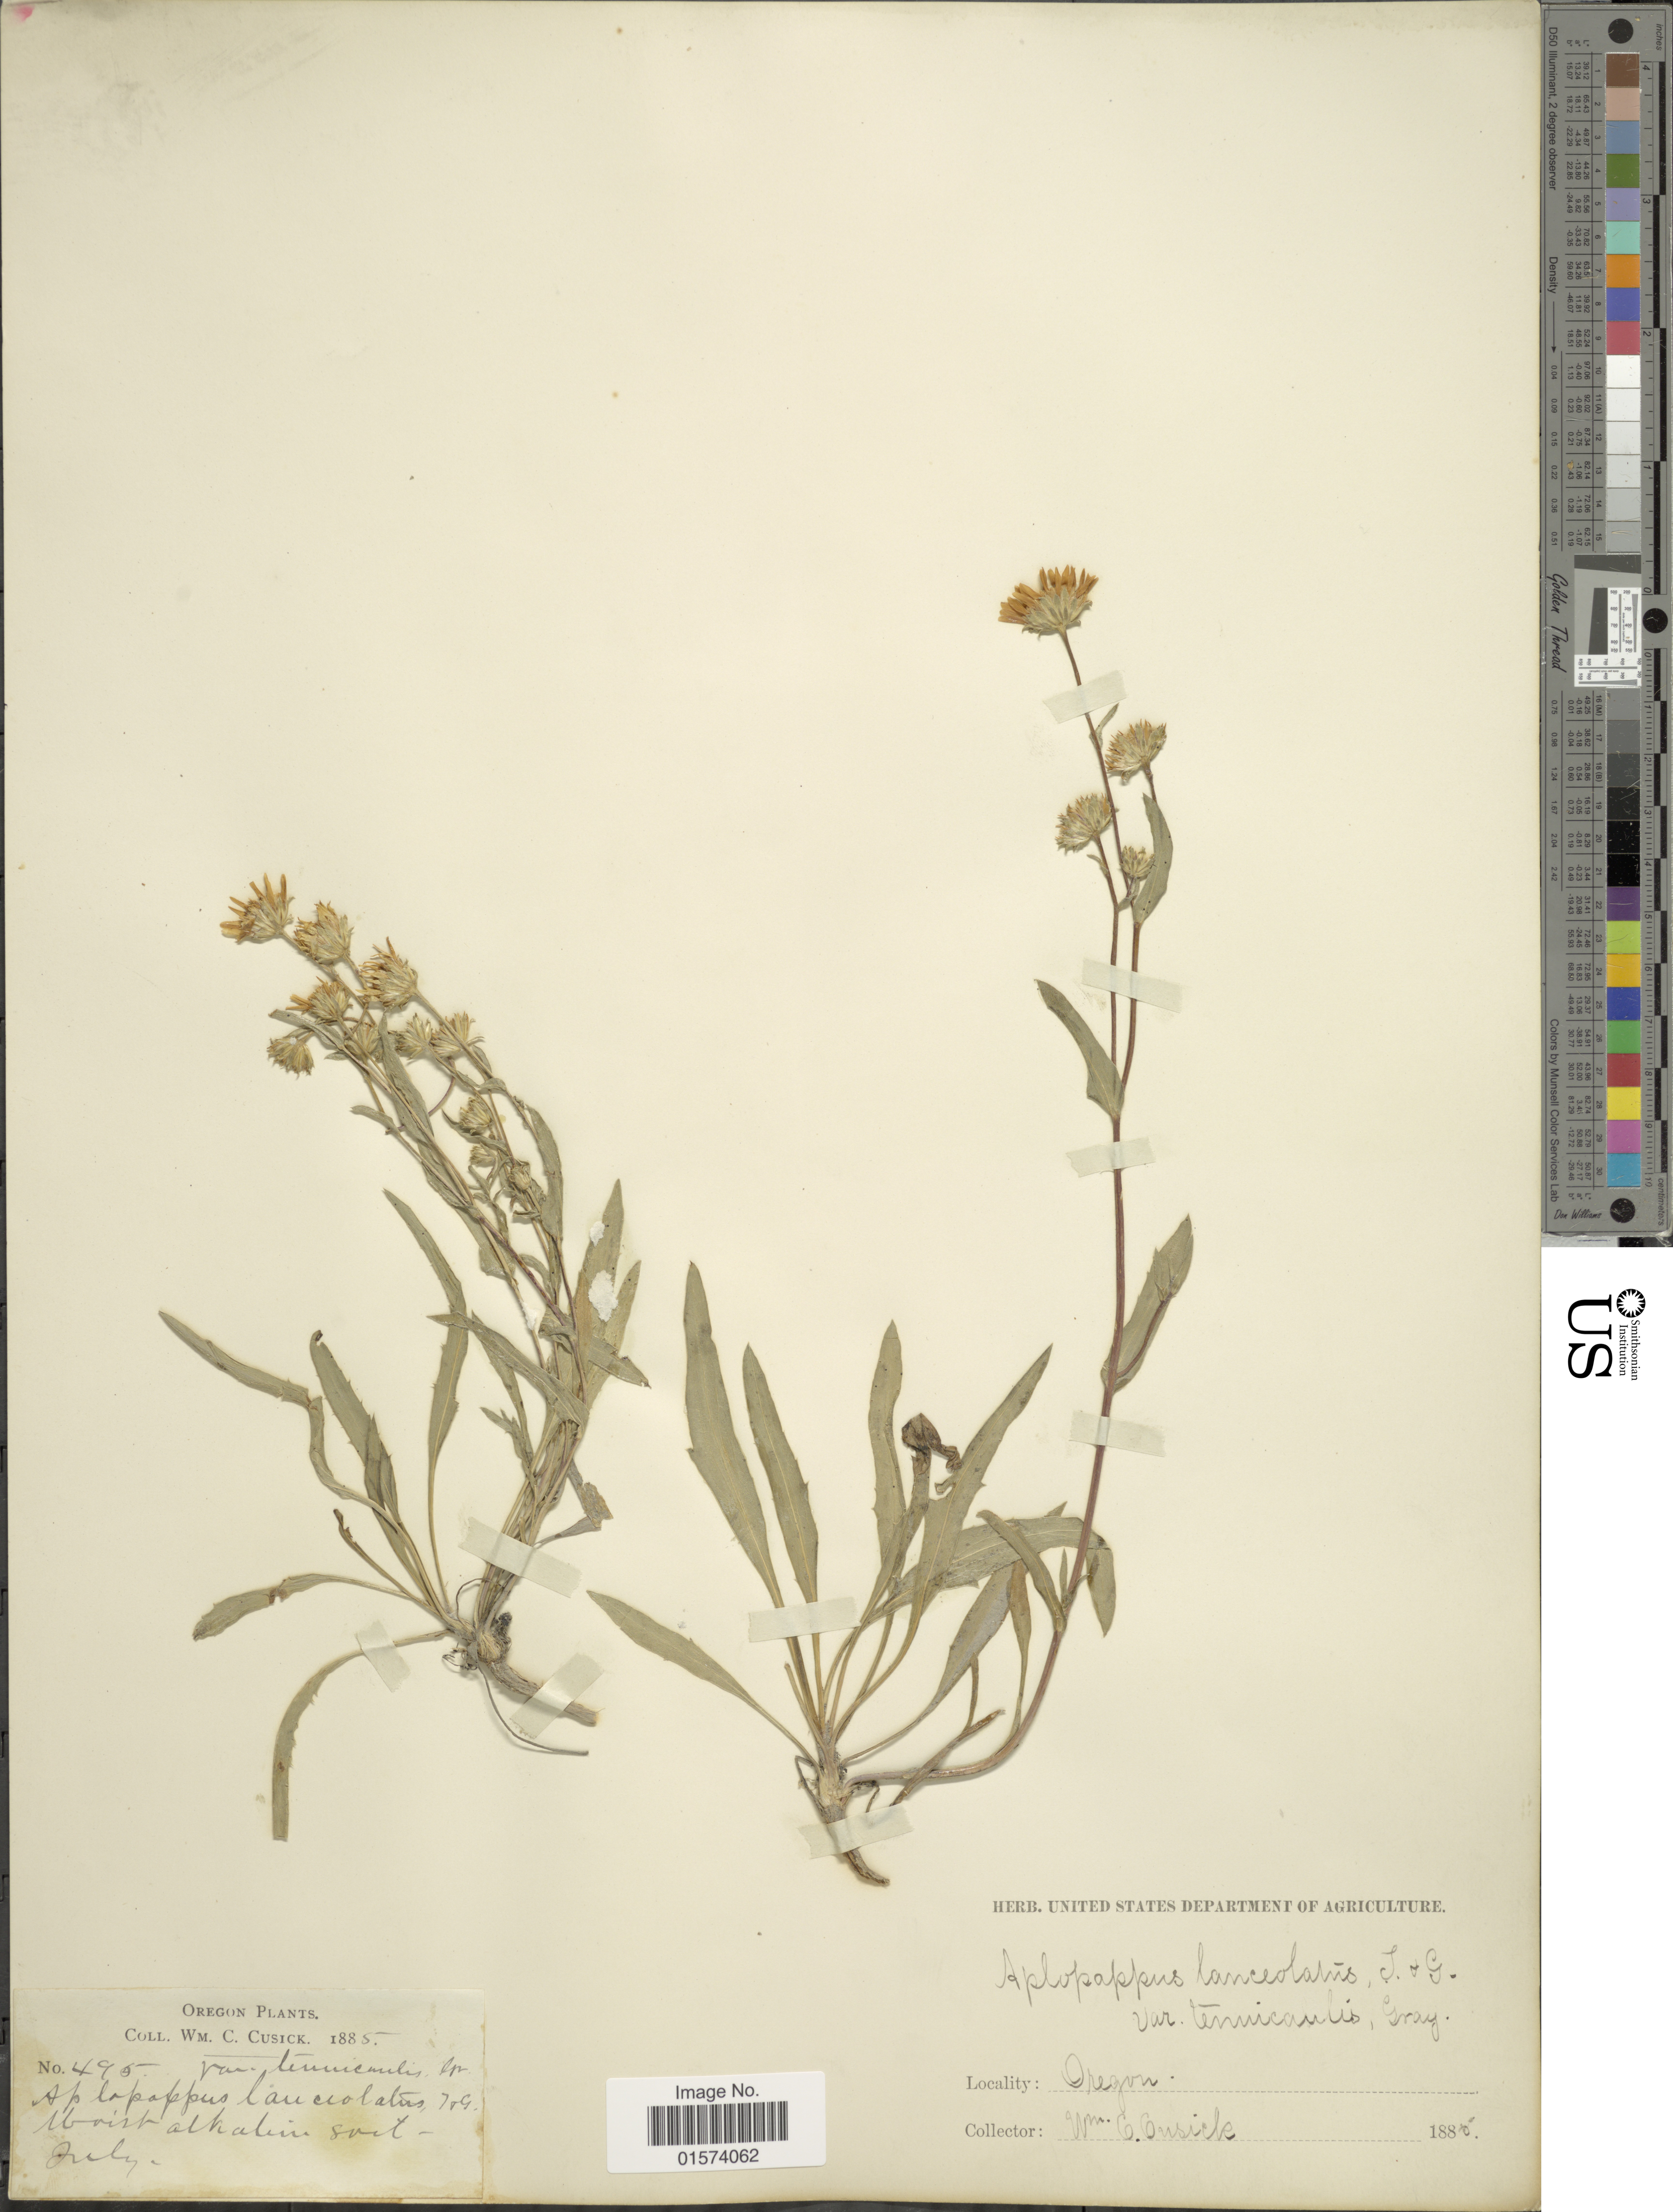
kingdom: Plantae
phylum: Tracheophyta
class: Magnoliopsida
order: Asterales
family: Asteraceae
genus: Pyrrocoma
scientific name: Pyrrocoma lanceolata var. lanceolata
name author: (Hook.) Greene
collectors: W. C. Cusick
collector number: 495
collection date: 1885-07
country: United States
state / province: Oregon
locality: Moist alkalinsoil